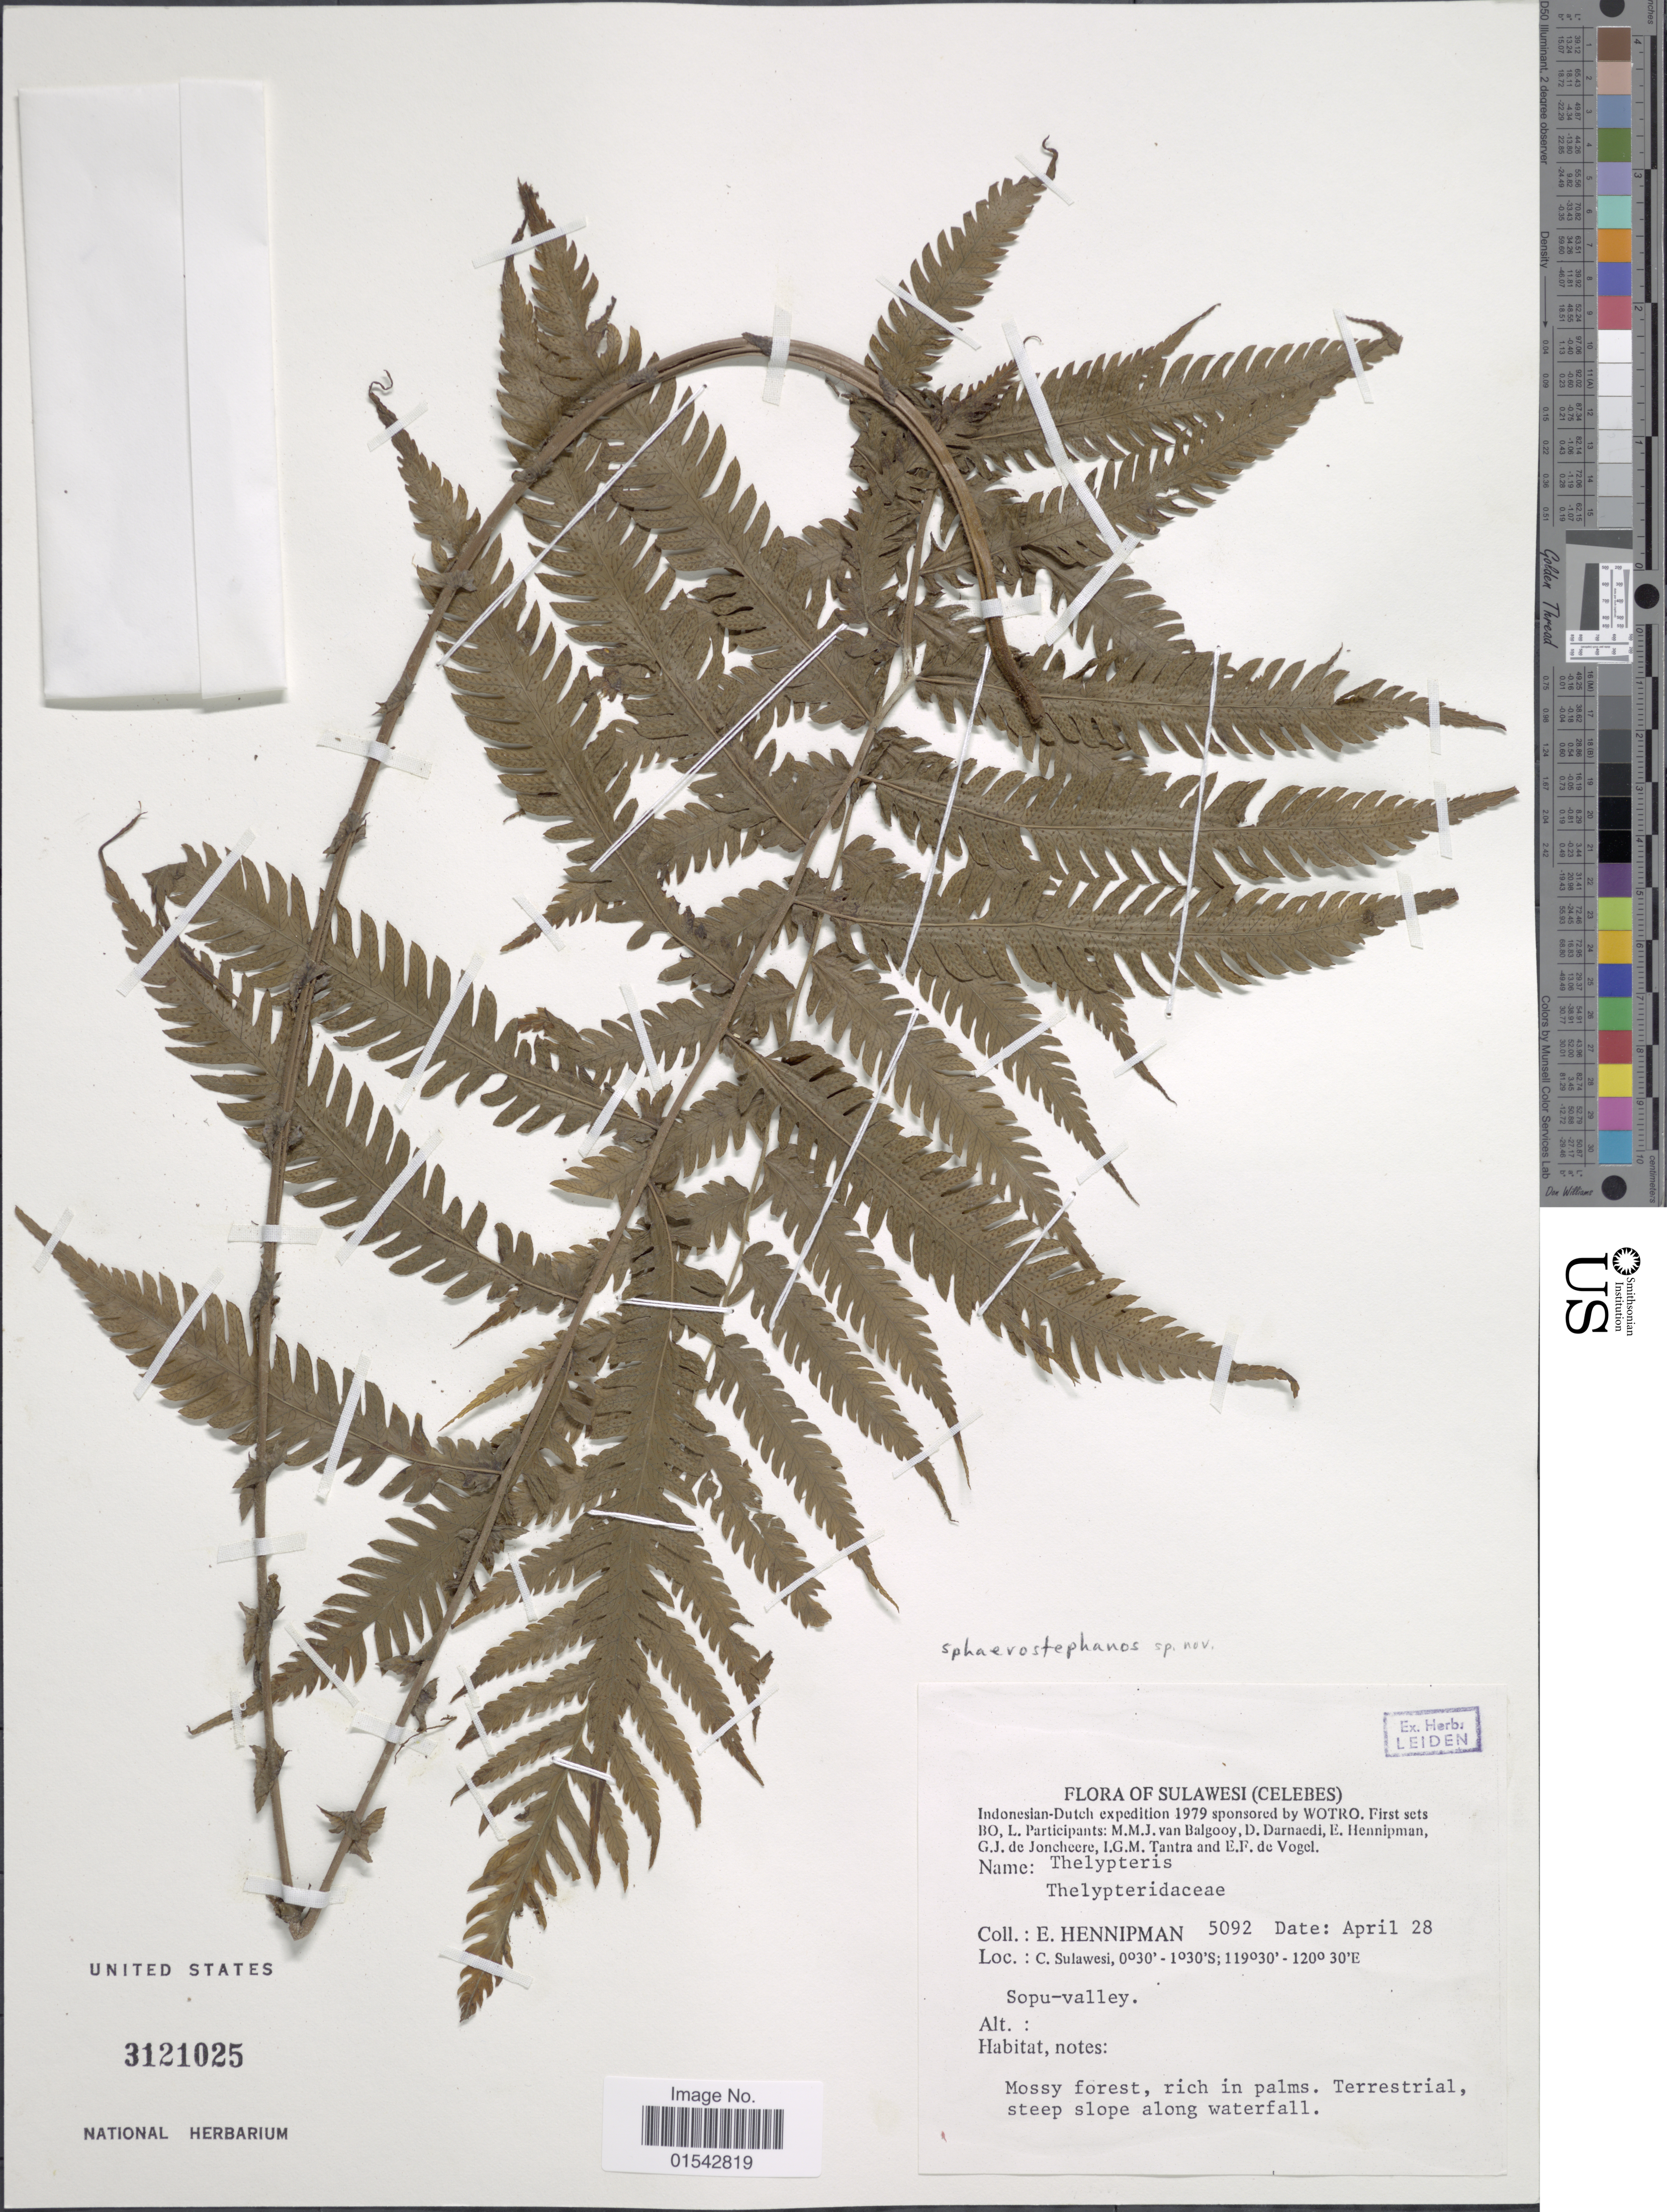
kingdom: Plantae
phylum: Tracheophyta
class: Polypodiopsida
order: Polypodiales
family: Thelypteridaceae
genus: Cyclosorus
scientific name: Cyclosorus sp.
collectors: E. Hennipman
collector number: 5092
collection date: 1979-04-28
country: Indonesia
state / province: Sulawesi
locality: C. Sulawesi, Sopu-valley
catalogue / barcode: US 3121025